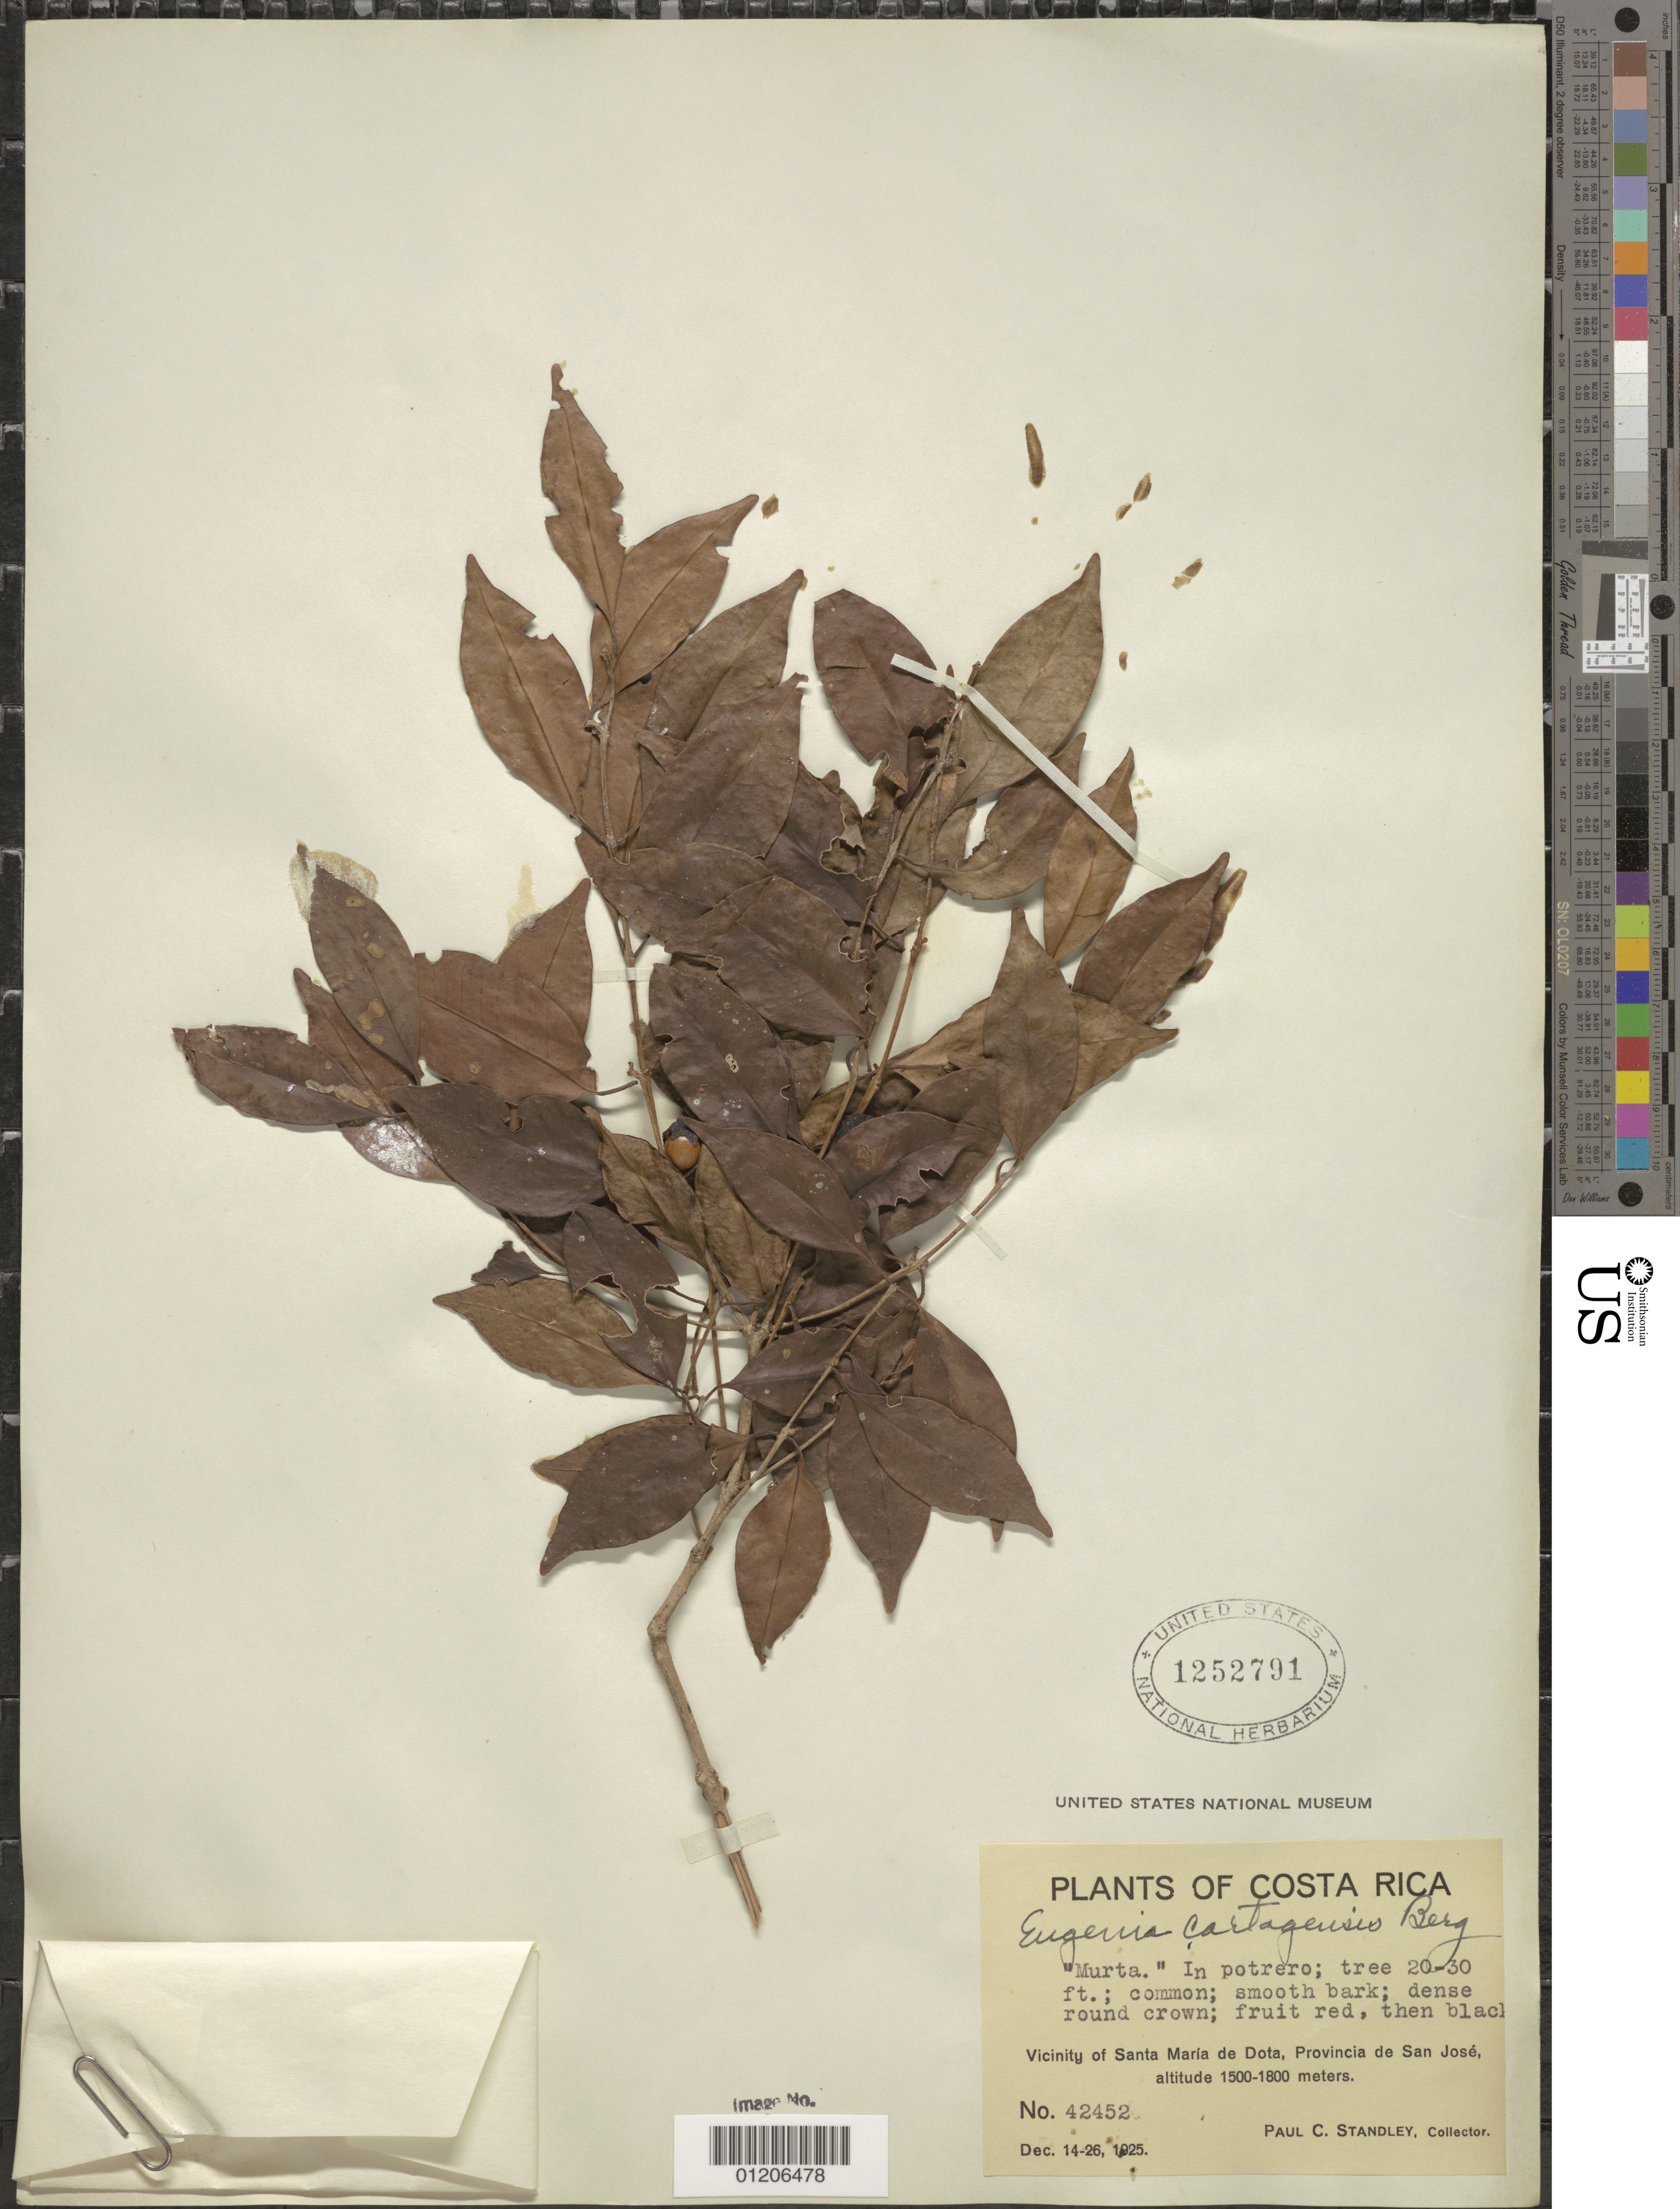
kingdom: Plantae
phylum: Tracheophyta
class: Magnoliopsida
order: Myrtales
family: Myrtaceae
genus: Eugenia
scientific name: Eugenia cartagensis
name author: O. Berg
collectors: P. C. Standley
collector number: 42452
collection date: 1925-12-14/1925-12-26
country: Costa Rica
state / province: San José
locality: Vicinity of Santa Maria de Dota.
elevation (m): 1500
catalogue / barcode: US 1252791